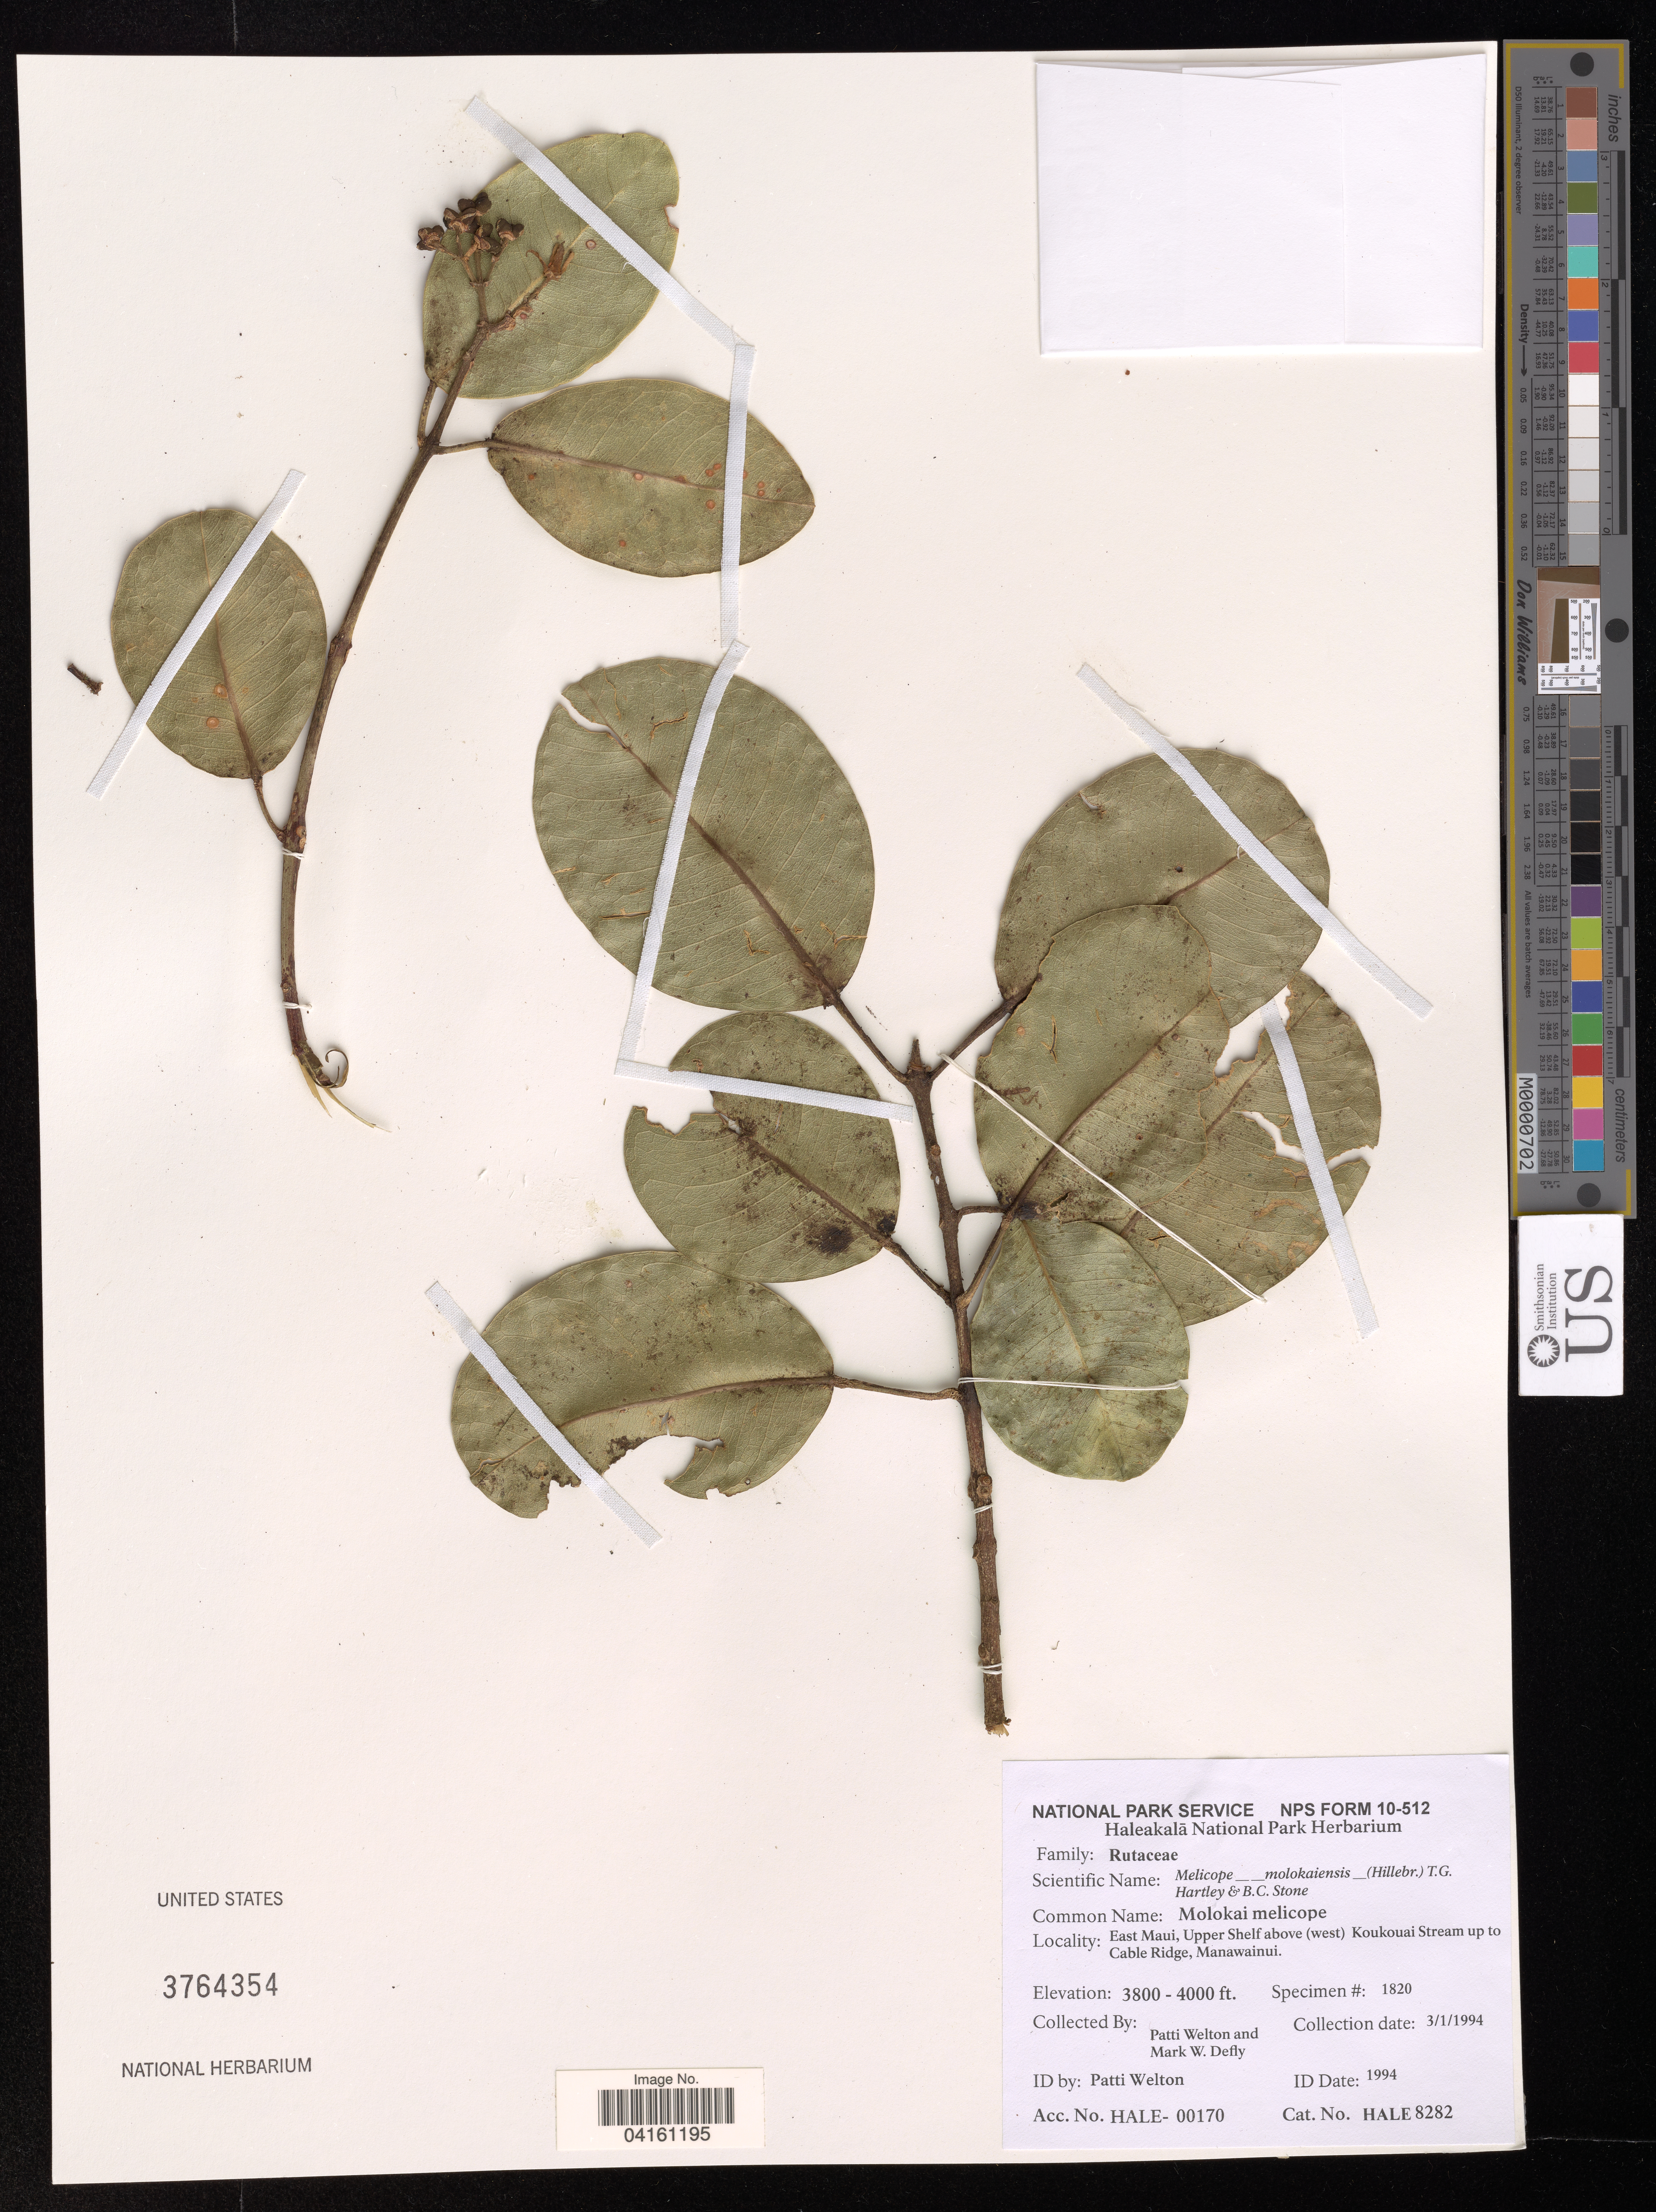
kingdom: Plantae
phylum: Tracheophyta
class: Magnoliopsida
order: Sapindales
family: Rutaceae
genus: Melicope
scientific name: Melicope molokaiensis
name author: (Hillebr.) T.G. Hartley & B.C. Stone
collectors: P. Welton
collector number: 1820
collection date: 1994-03-01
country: United States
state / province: Hawaii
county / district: Maui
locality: East Maui, Upper Shelf above (west) Koukouai Stream up to Cable Ridge, Manawainui.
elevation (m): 1158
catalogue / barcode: US 3764354